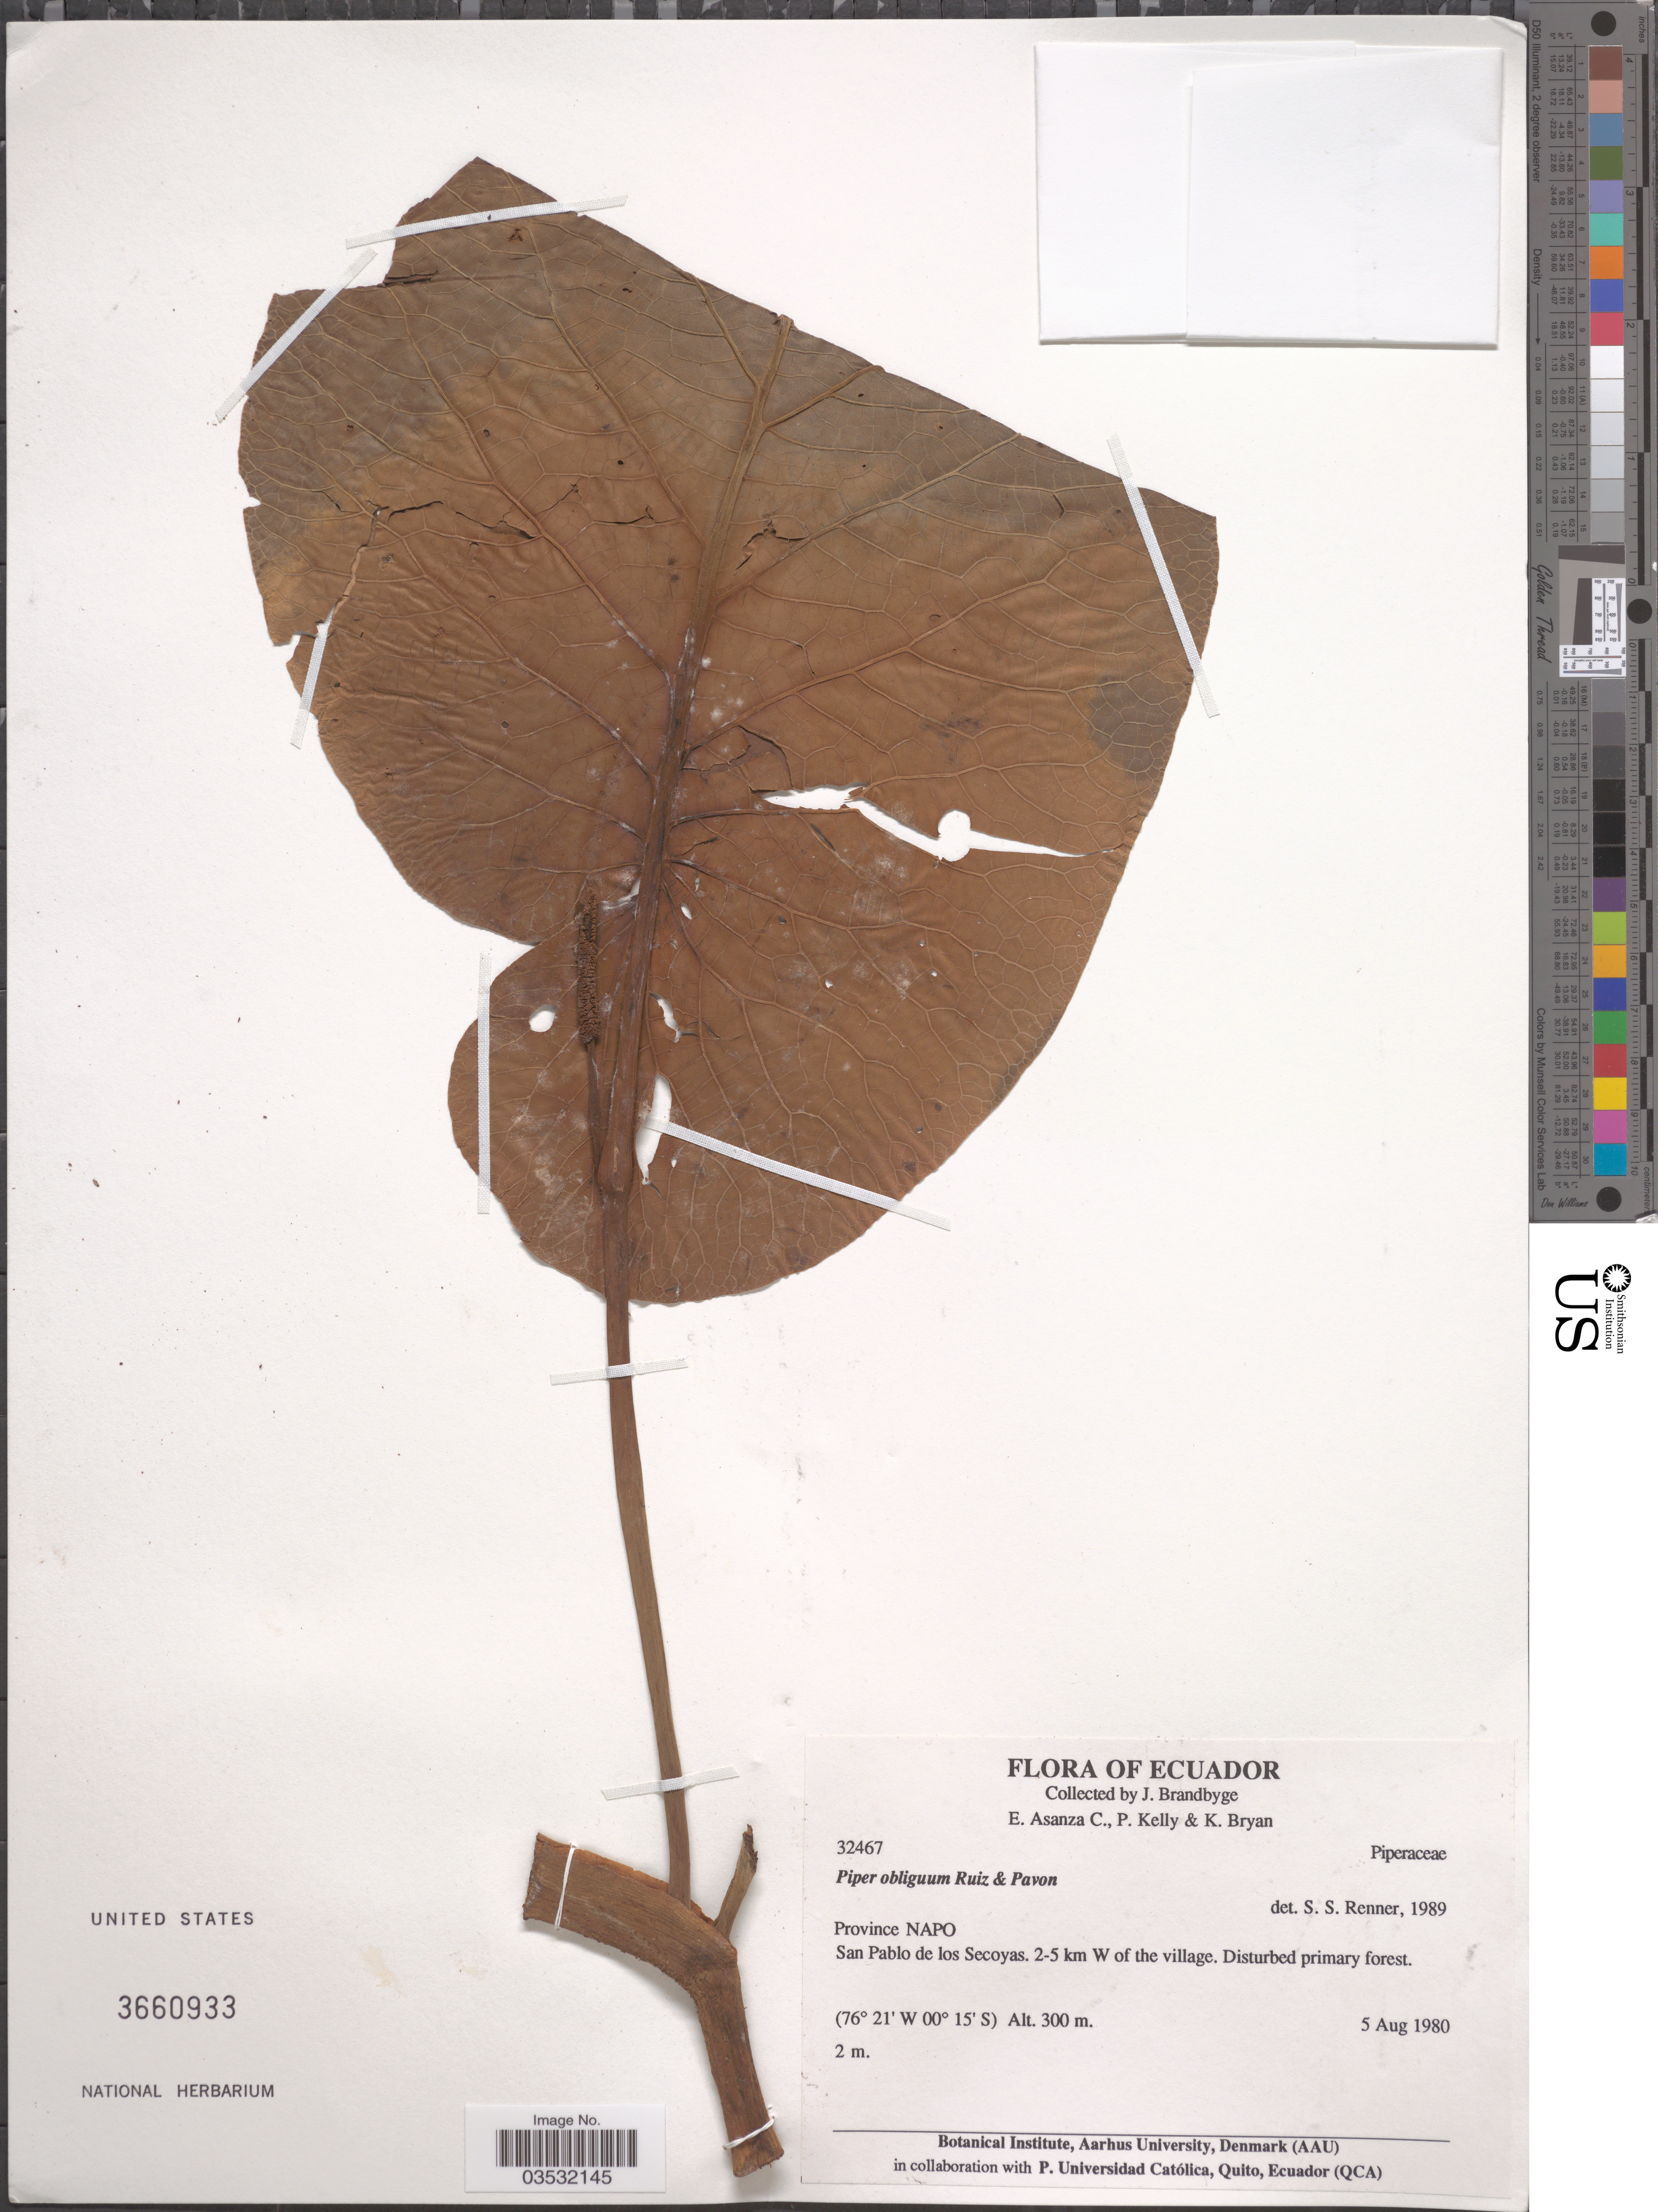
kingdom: Plantae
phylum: Tracheophyta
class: Magnoliopsida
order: Piperales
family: Piperaceae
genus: Piper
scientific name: Piper obliquum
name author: Ruiz & Pav.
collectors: J. Brandbyge, E. Asanza C., P. Kelly & K. Bryan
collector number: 32467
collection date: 1980-08-05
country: Ecuador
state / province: Napo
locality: San Pablo de los Secoyas. 2-5 km W of the village.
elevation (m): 300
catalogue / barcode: US 3660933